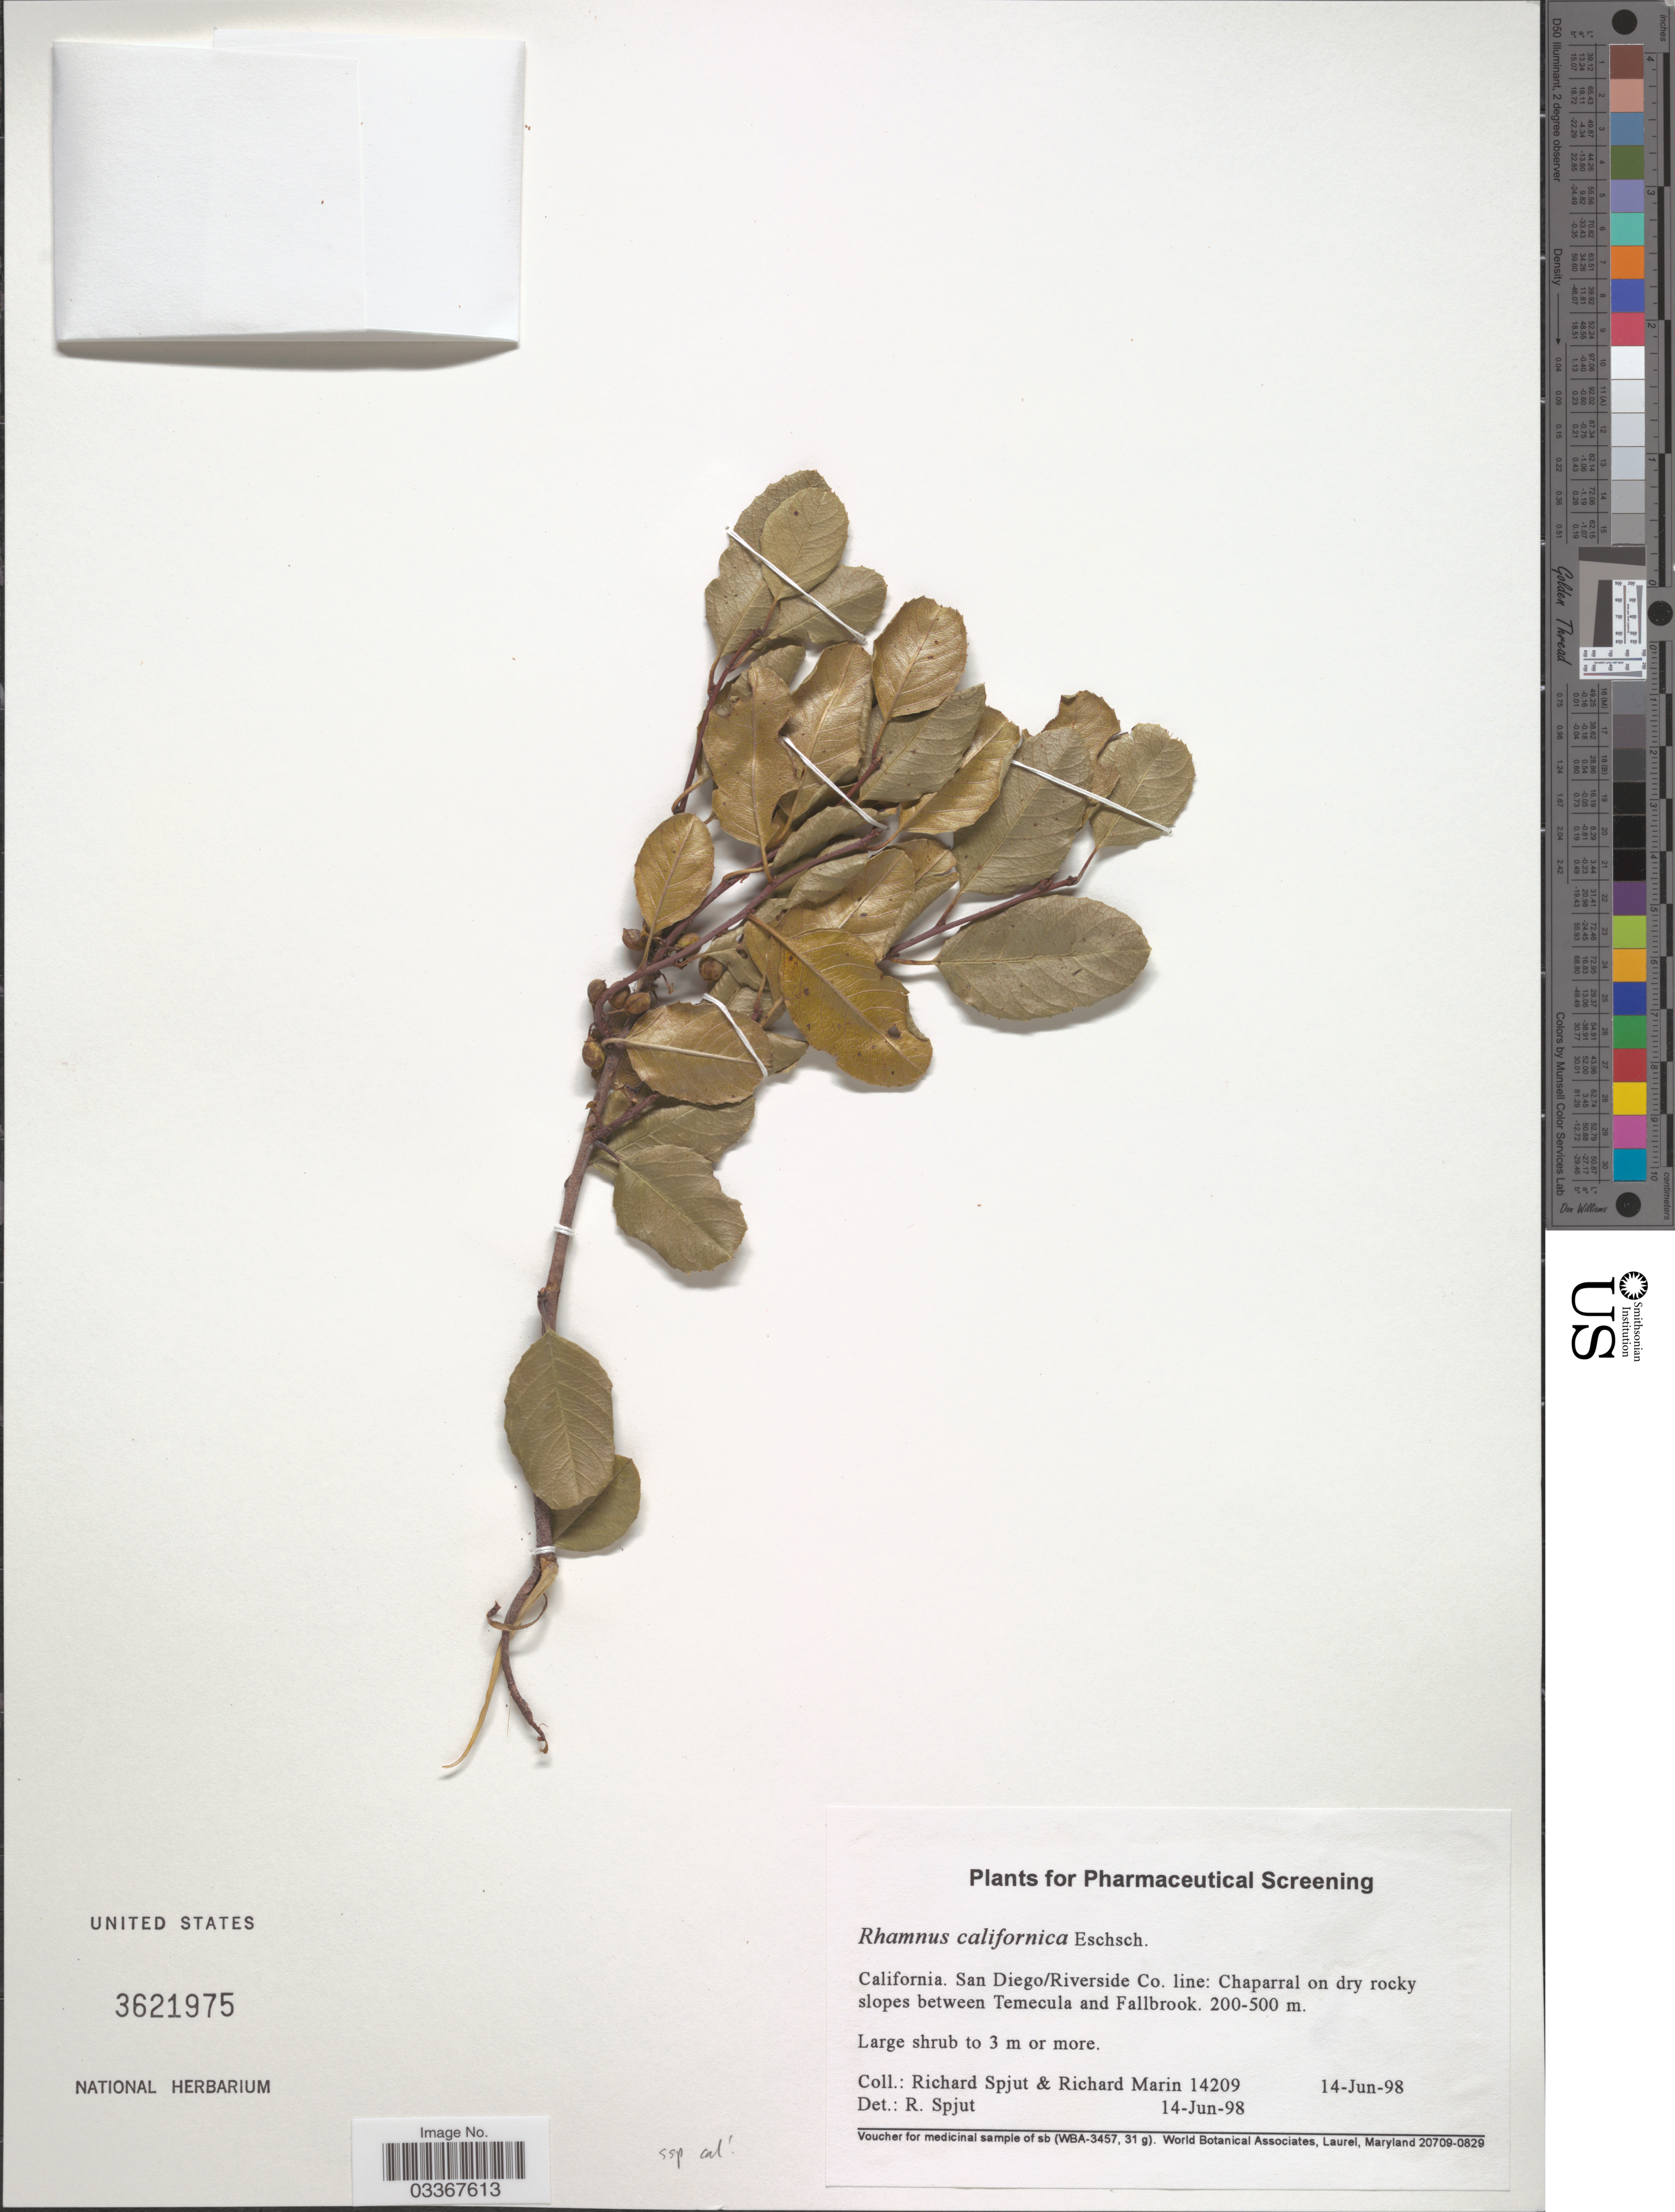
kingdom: Plantae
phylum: Tracheophyta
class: Magnoliopsida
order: Rosales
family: Rhamnaceae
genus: Rhamnus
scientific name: Rhamnus ilicifolia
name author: Kellogg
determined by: Strong, Mark T., (BOT), Smithsonian Institution - National Museum of Natural History (UNITED STATES)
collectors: R. Spjut & R. Marin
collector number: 14209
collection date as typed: Transcribed d/m/y: 14/6/98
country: United States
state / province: California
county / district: San Diego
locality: San Diego/Riverside Co. line: Chaparral on dry rocky slopes between Temecula and Fallbrook.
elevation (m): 200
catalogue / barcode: US 3621975